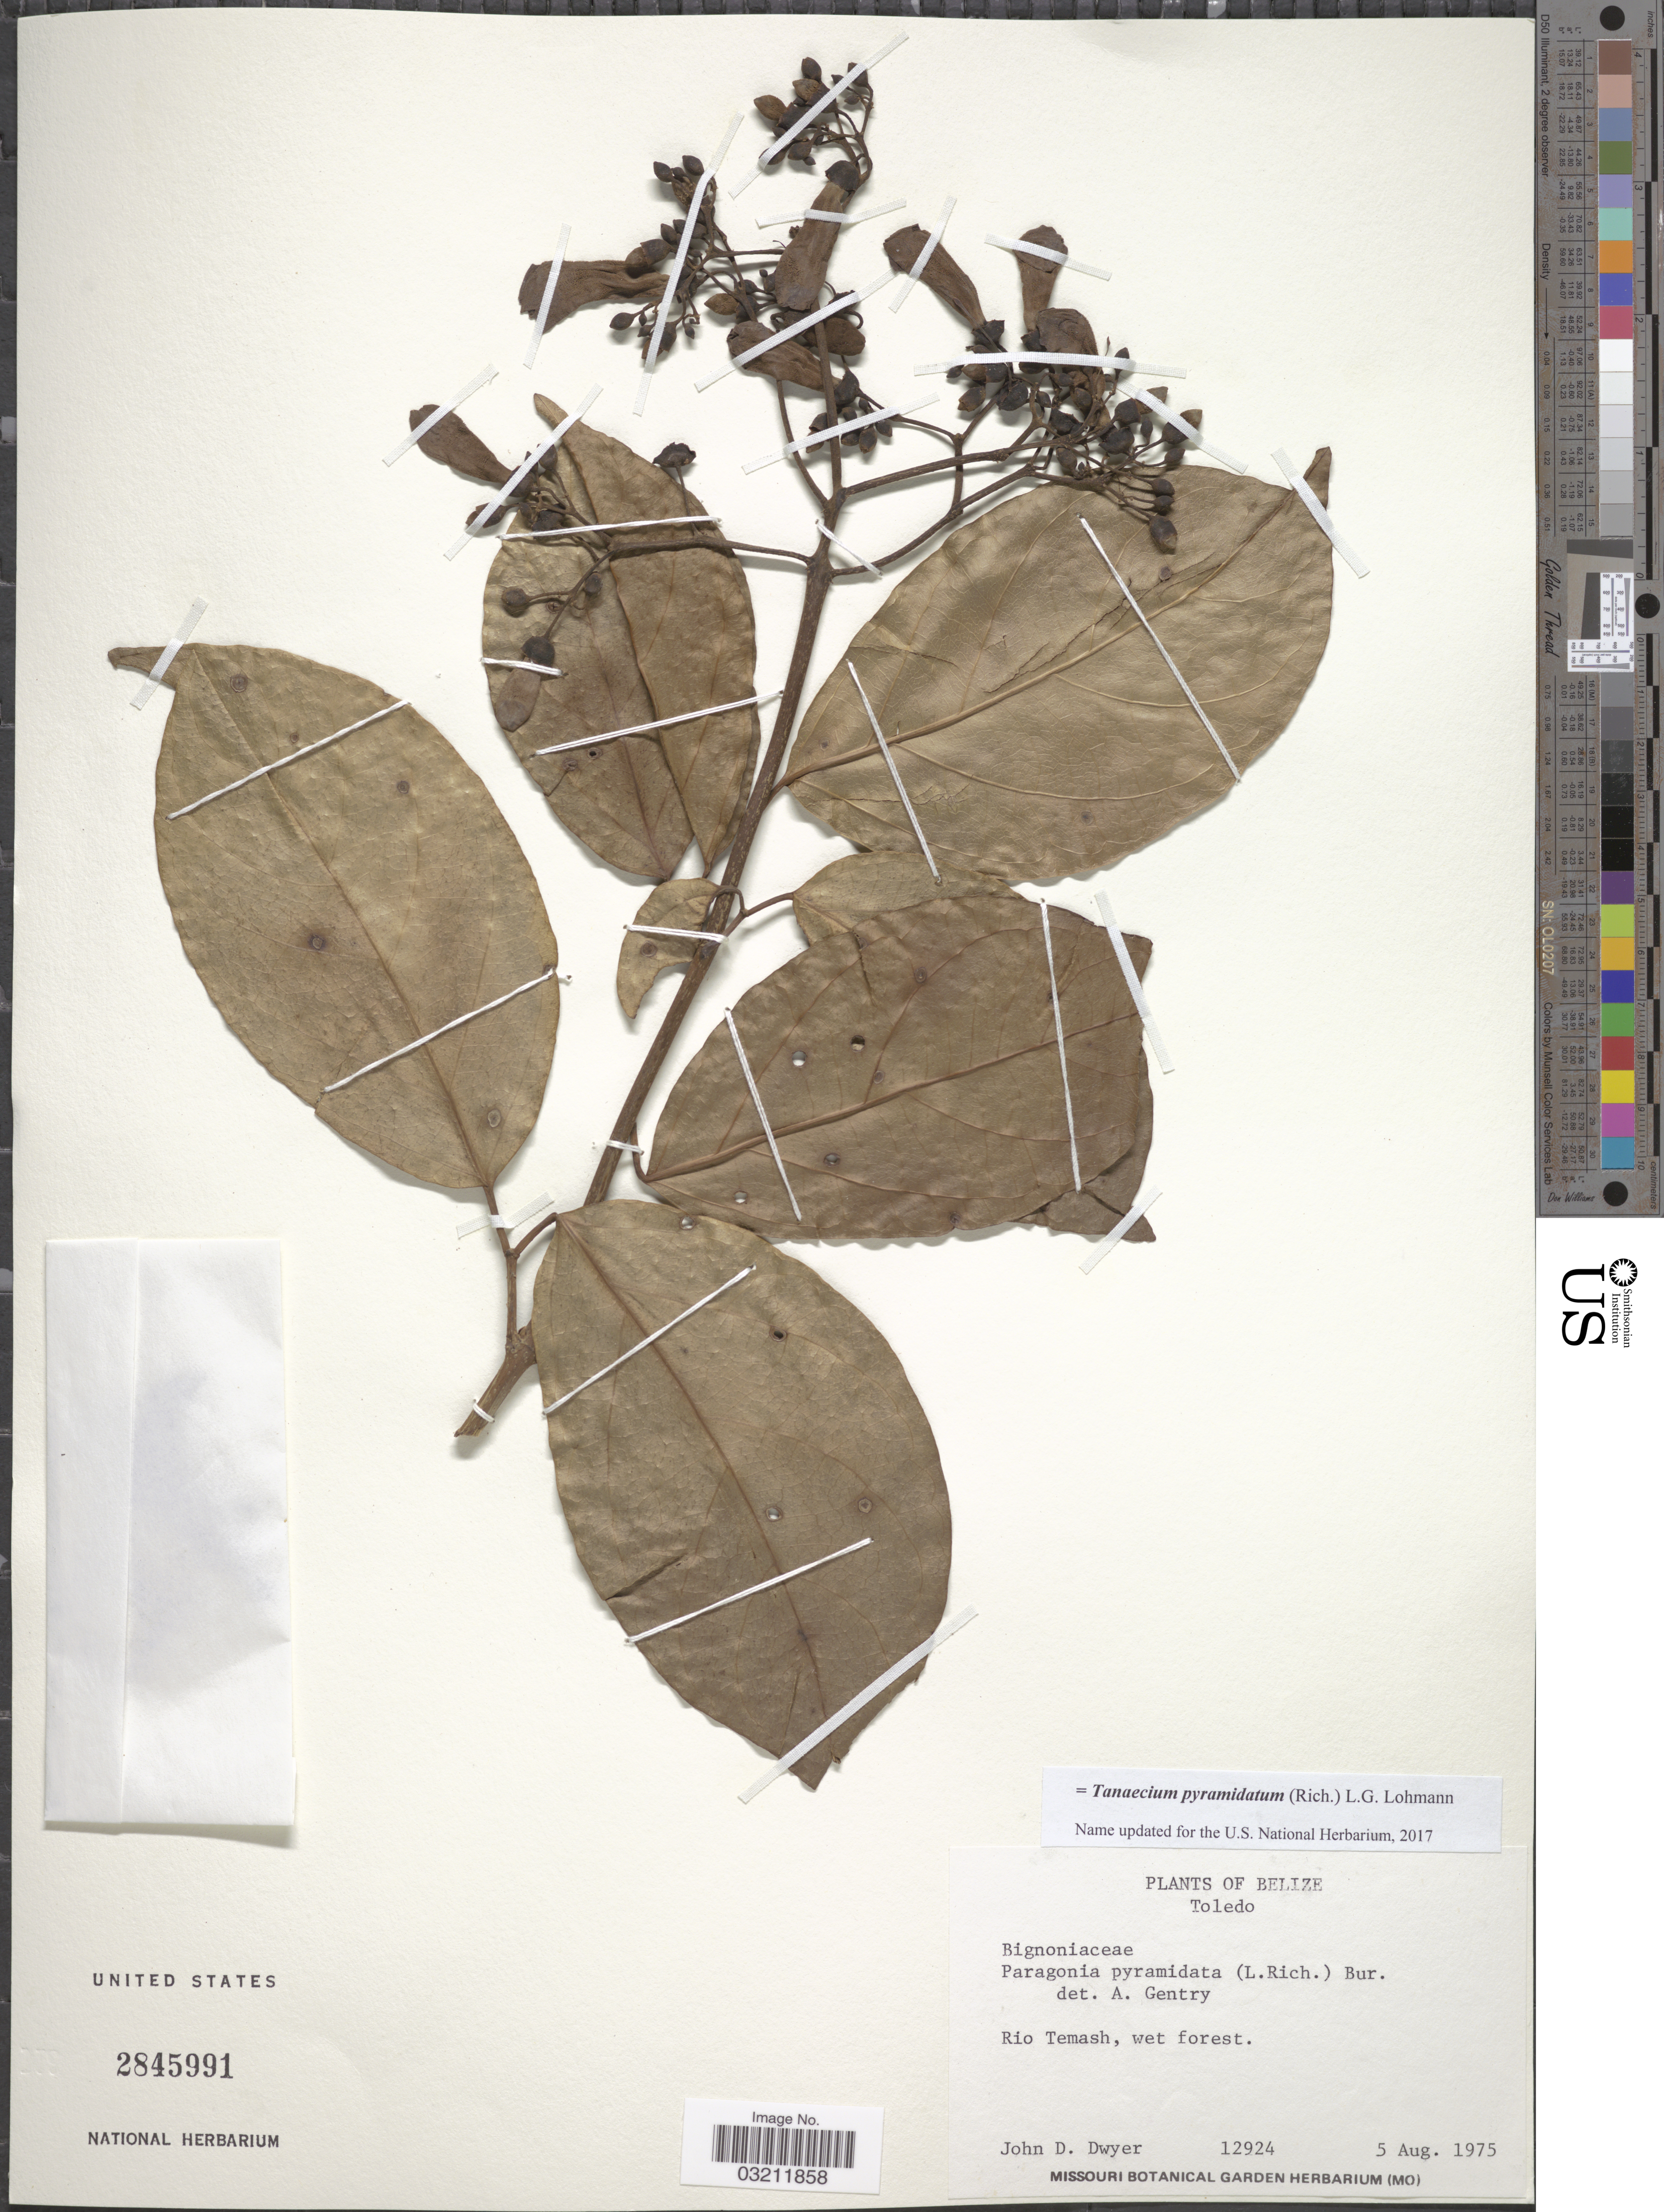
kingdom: Plantae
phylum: Tracheophyta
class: Magnoliopsida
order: Lamiales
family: Bignoniaceae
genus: Tanaecium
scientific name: Tanaecium pyramidatum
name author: (Rich.) L.G. Lohmann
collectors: J. D. Dwyer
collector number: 12924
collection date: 1975-08-05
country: Belize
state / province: Toledo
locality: Rio Temash, wet forest.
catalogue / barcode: US 2845991